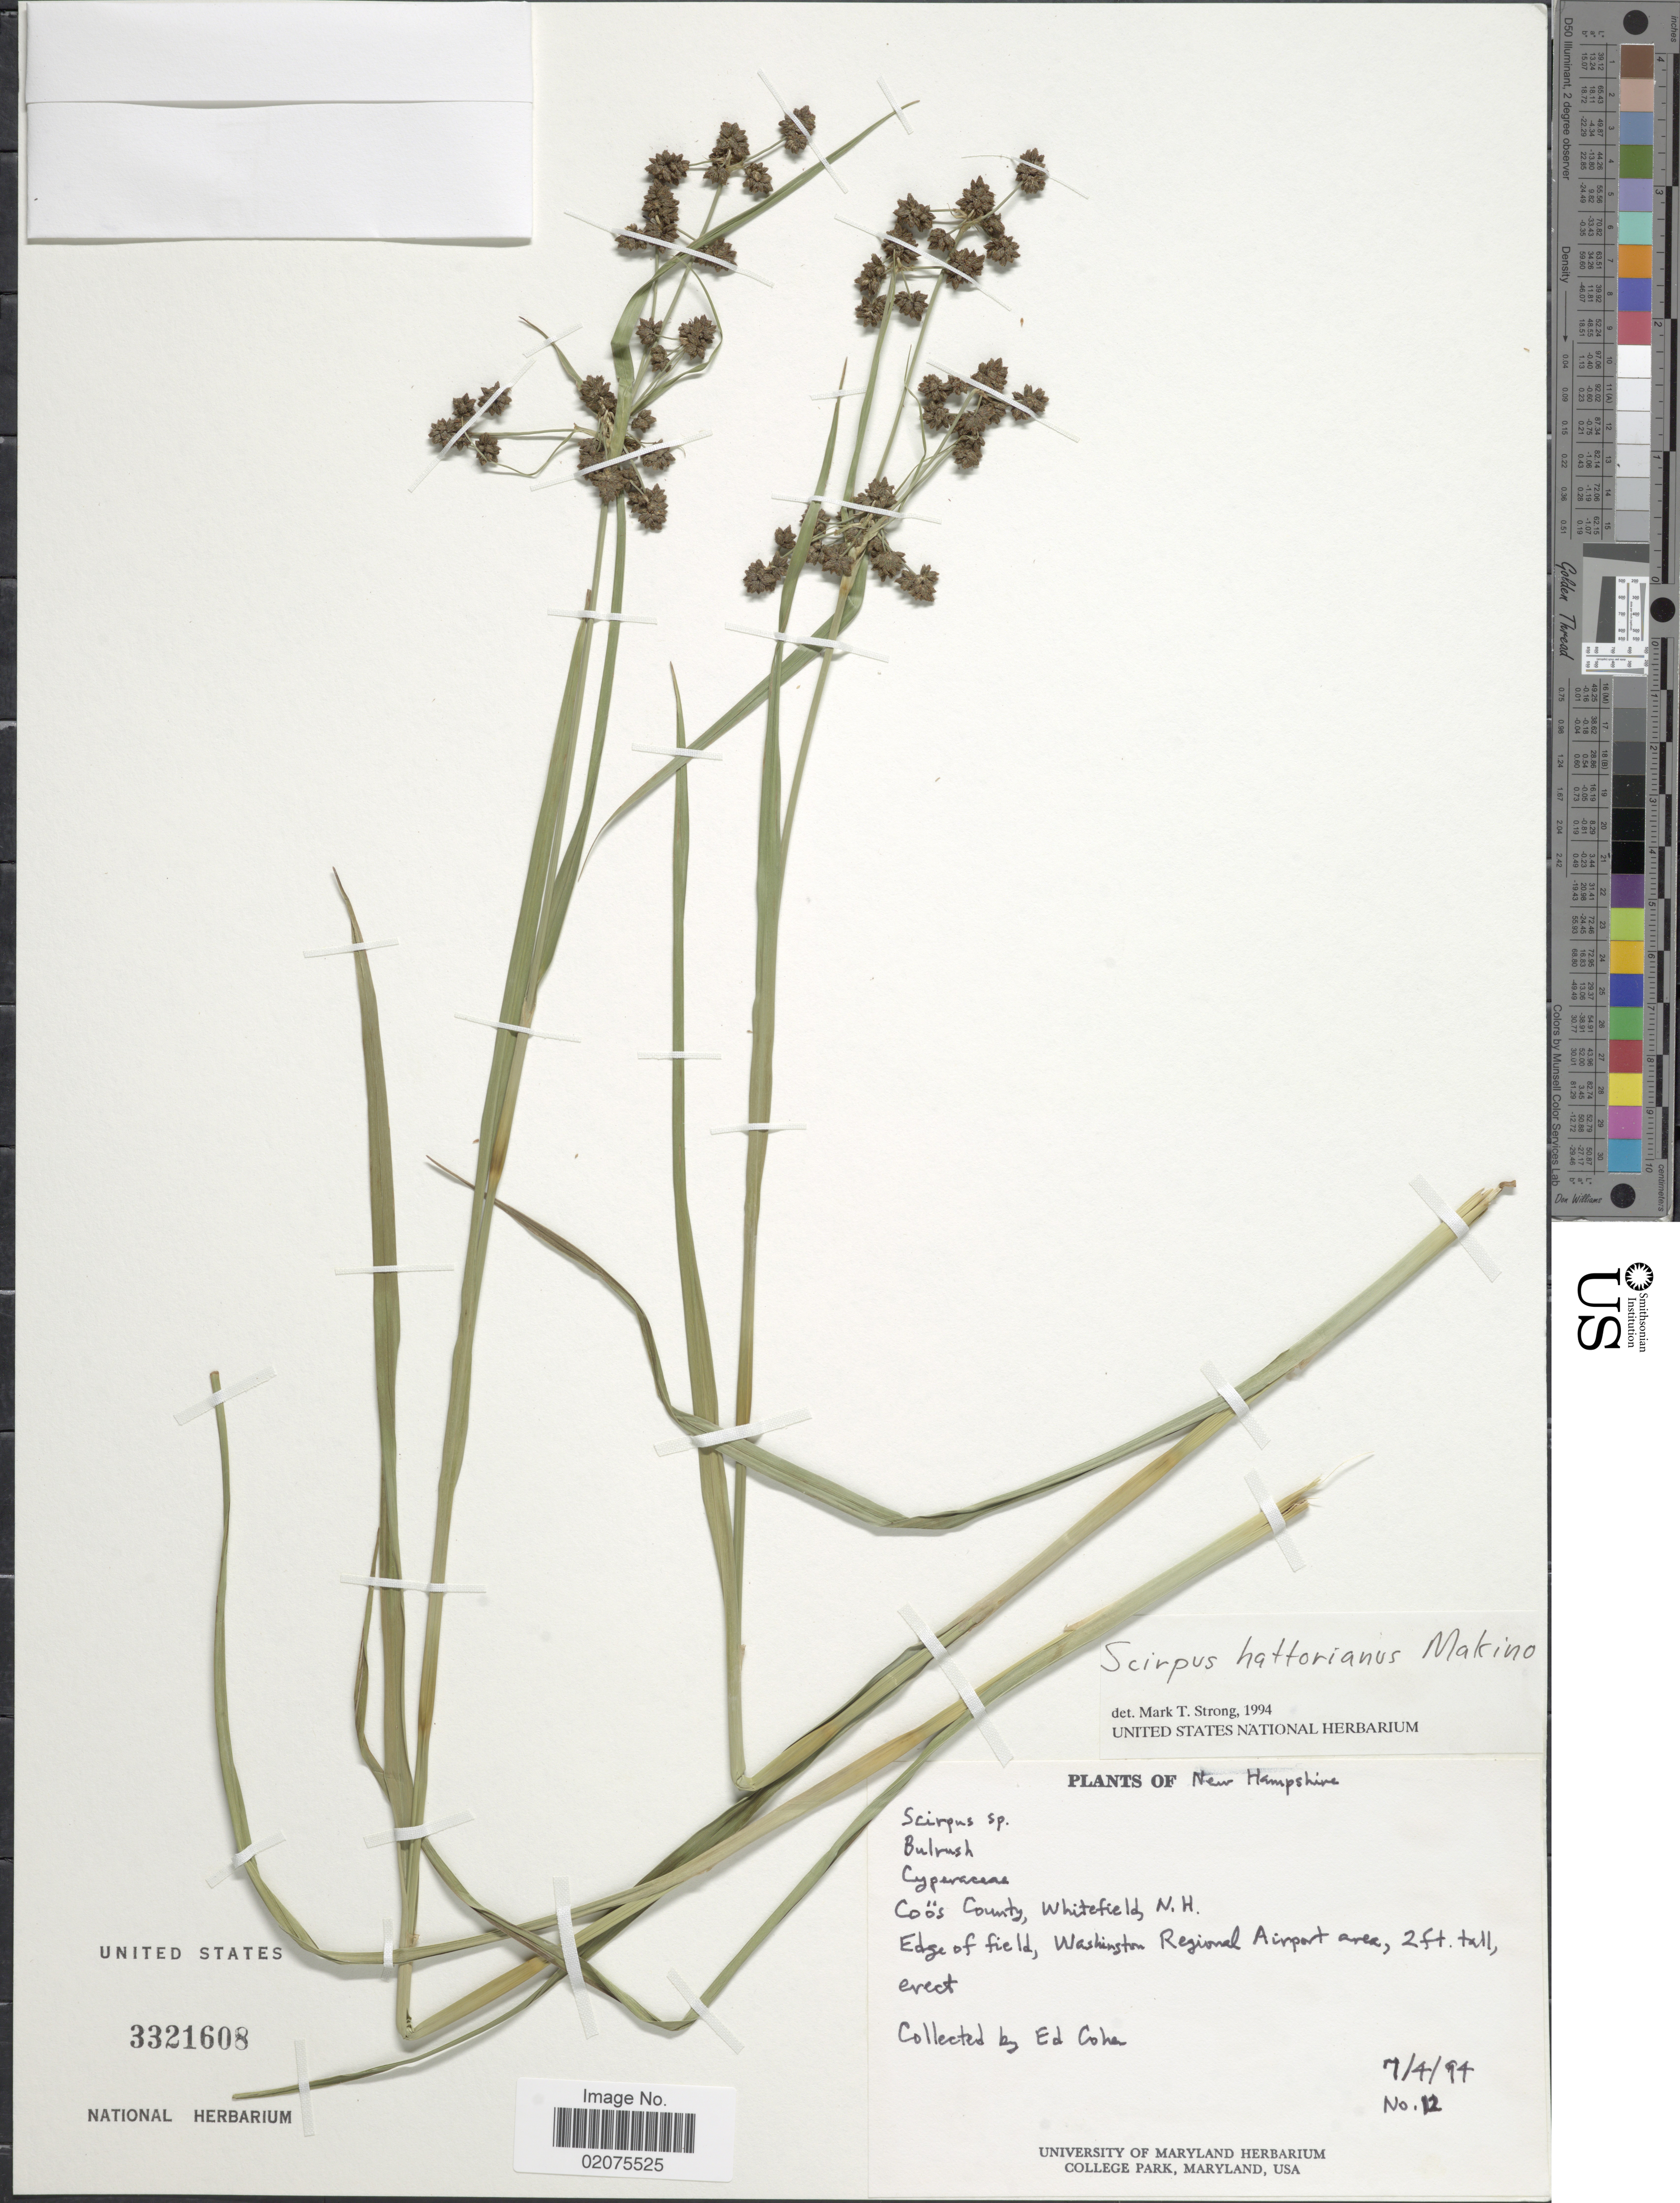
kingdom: Plantae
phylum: Tracheophyta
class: Liliopsida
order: Poales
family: Cyperaceae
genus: Scirpus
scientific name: Scirpus hattorianus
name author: Makino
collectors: E. Cohen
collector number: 12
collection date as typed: Transcribed d/m/y: 4/8/94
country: United States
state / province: New Hampshire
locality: Coos County, Whitefield, N.H. Edge of field, Washington Airport area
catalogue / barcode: US 3321608